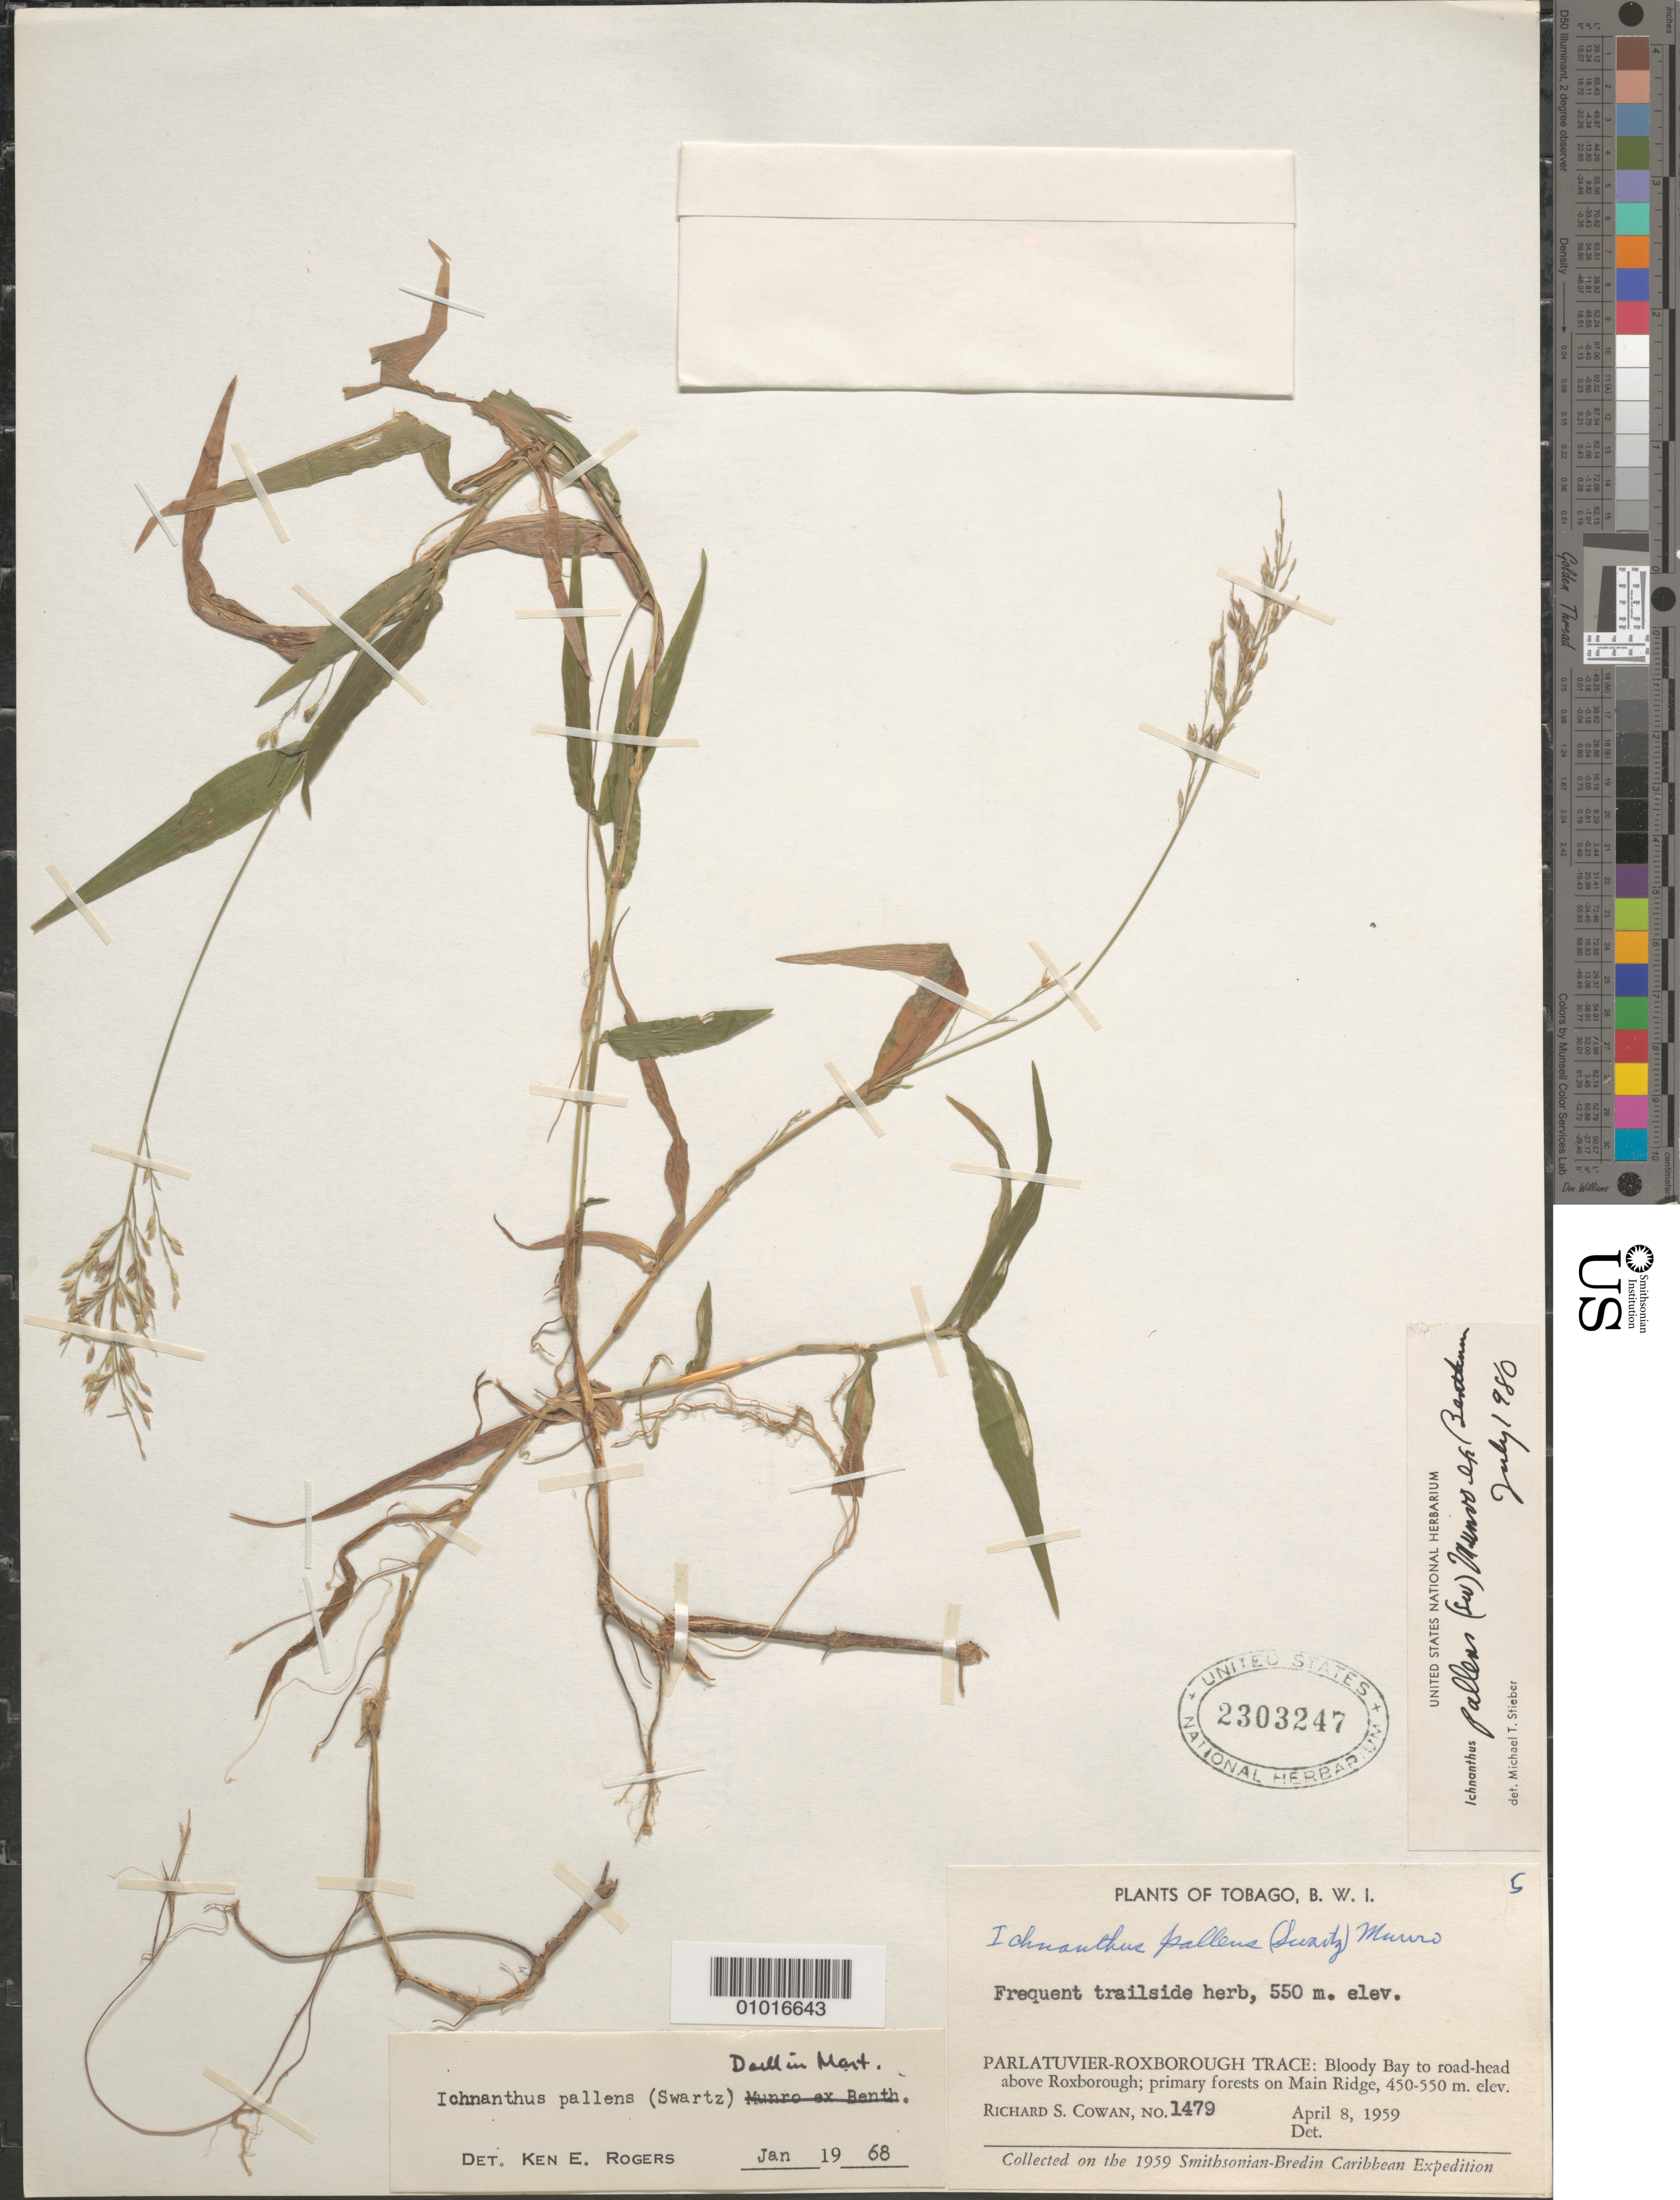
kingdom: Plantae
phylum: Tracheophyta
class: Liliopsida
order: Poales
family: Poaceae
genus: Ichnanthus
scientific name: Ichnanthus pallens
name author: (Sw.) Munro ex Benth.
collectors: R. S. Cowan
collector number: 1479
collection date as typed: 08 Apr 1959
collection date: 1959-04-08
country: Trinidad and Tobago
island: Tobago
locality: Tobago, Parlatuver-Roxborough Trace: Bloody Bay to road head above Roxborough, Main Ridge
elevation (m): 450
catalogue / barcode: US 2303247